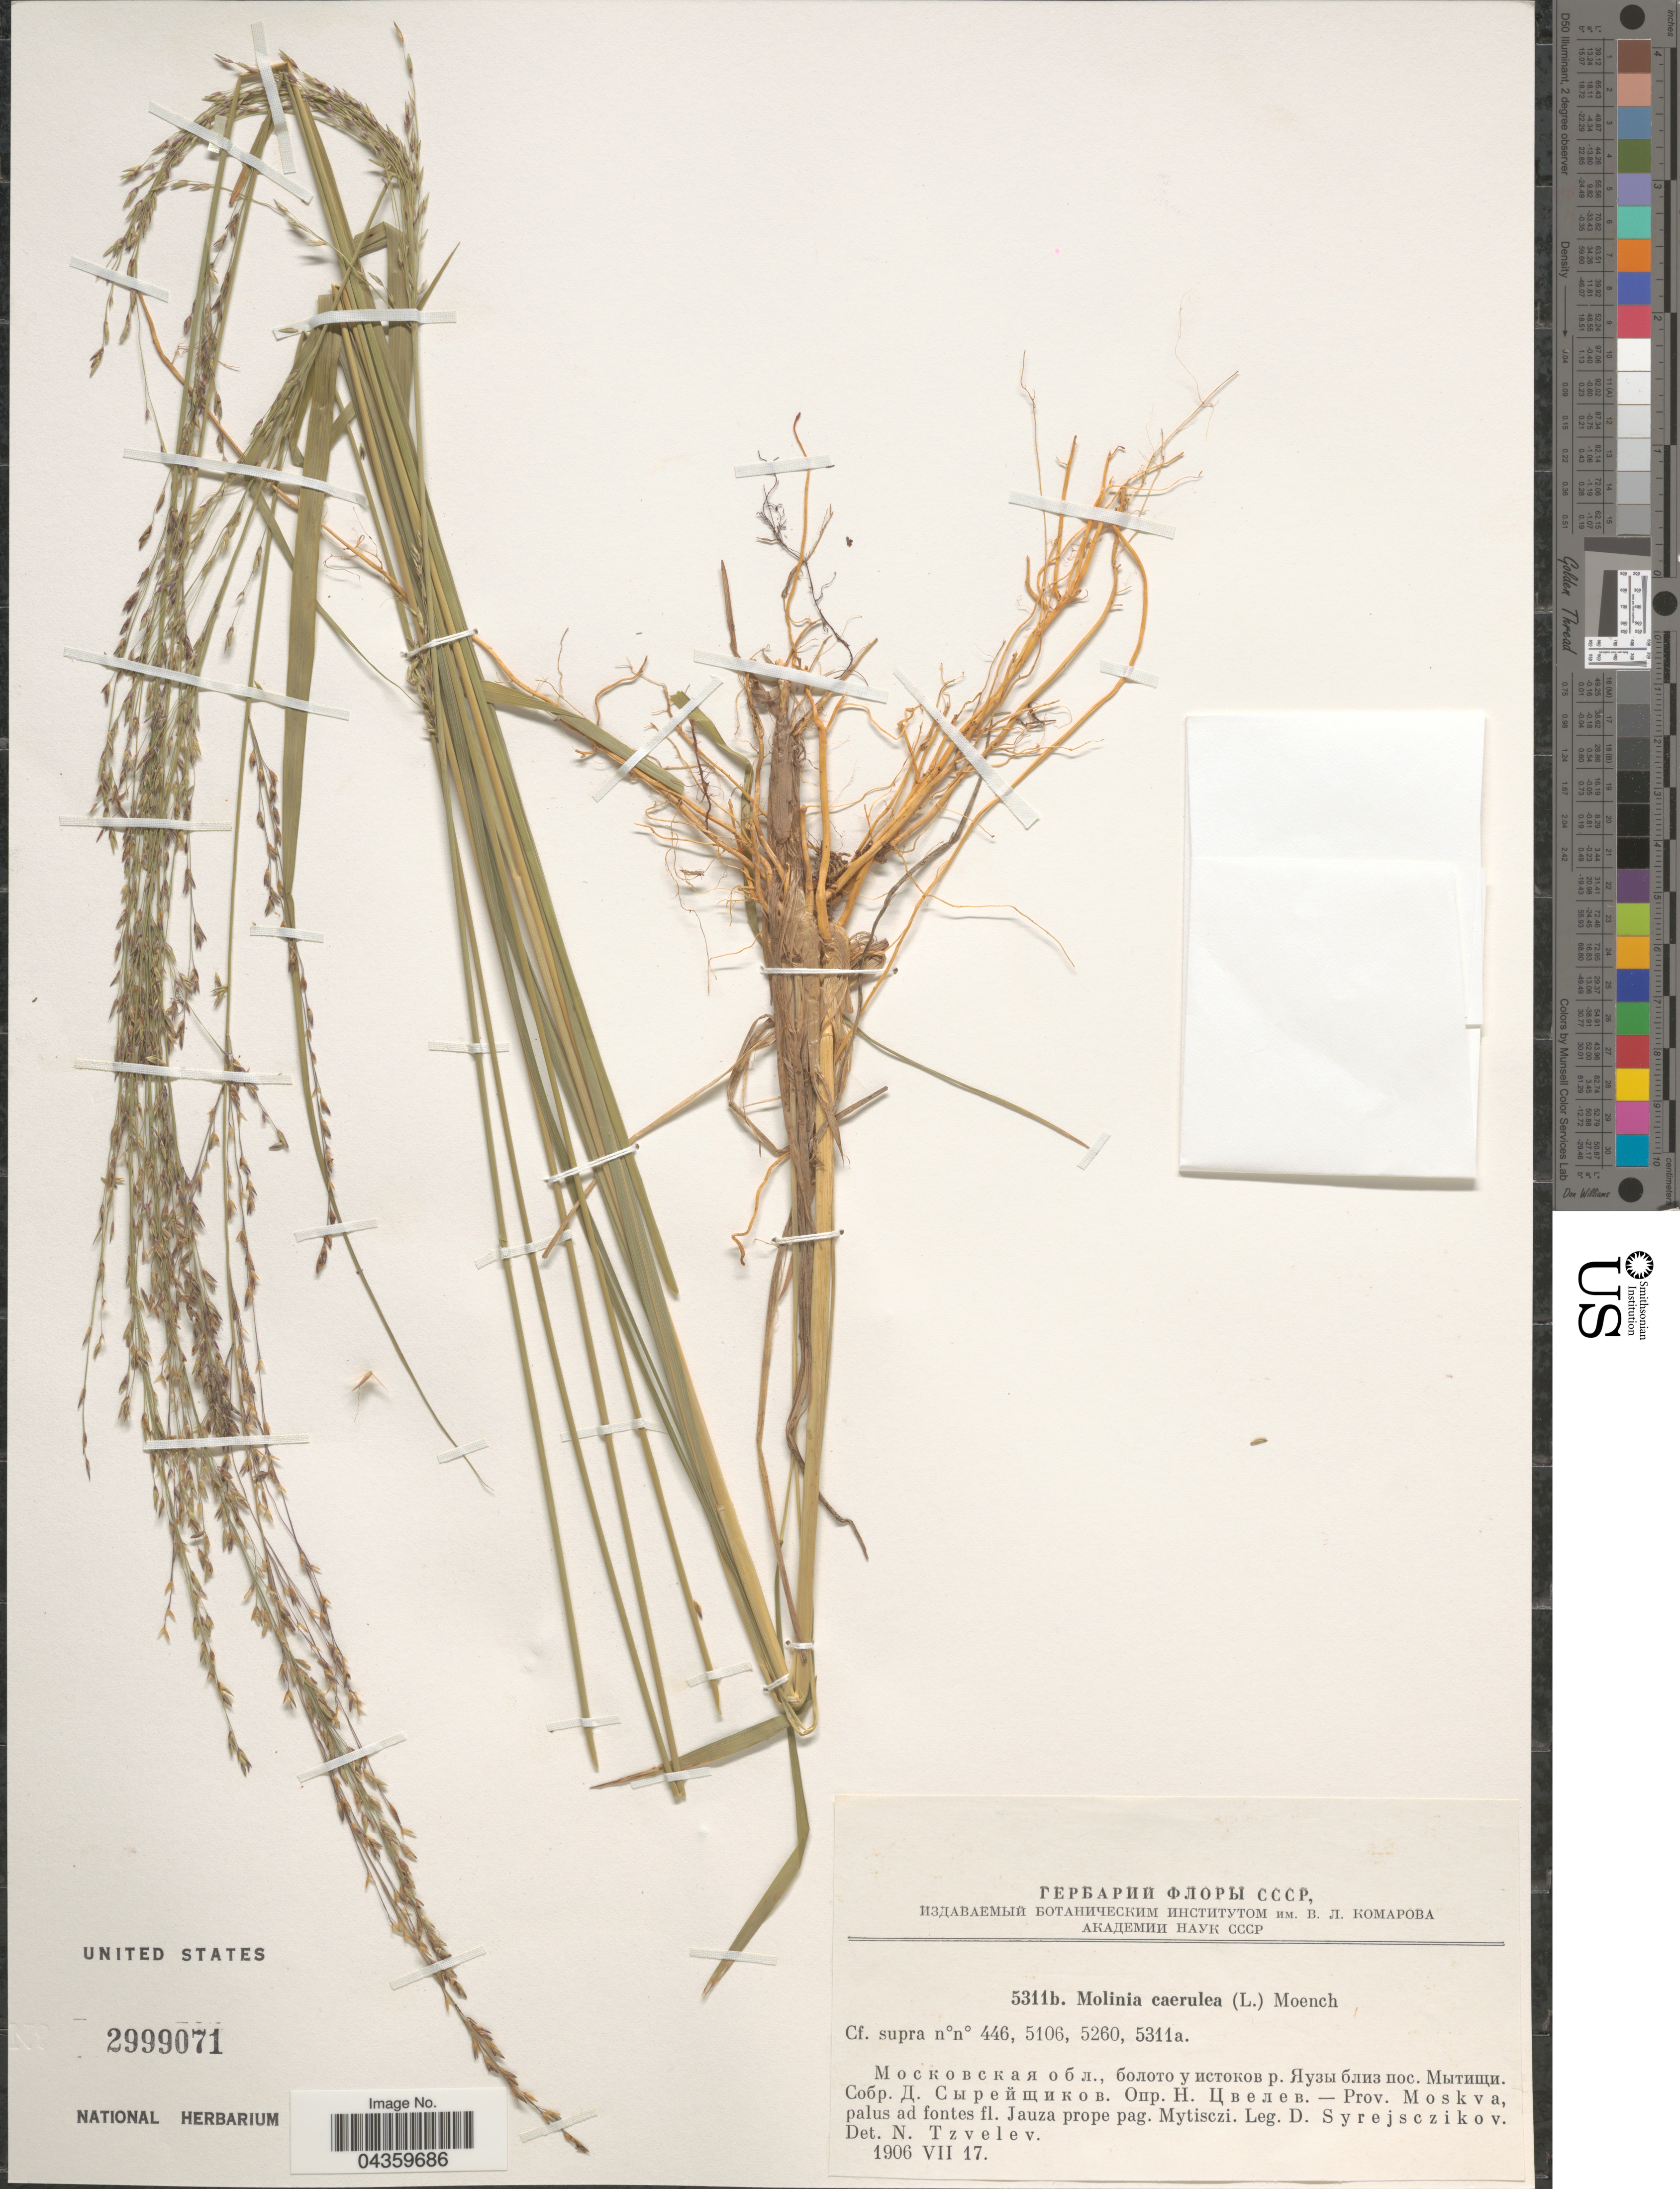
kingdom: Plantae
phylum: Tracheophyta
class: Liliopsida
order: Poales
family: Poaceae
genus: Molinia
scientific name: Molinia caerulea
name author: (L.) Moench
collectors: D. Syrejsczikov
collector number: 5311b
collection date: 1906-07-17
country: Russian Federation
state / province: Moscow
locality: Prov. Moskva, palus ad fontes fl. Jauza prope pag. Mytisczi.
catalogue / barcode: US 2999071